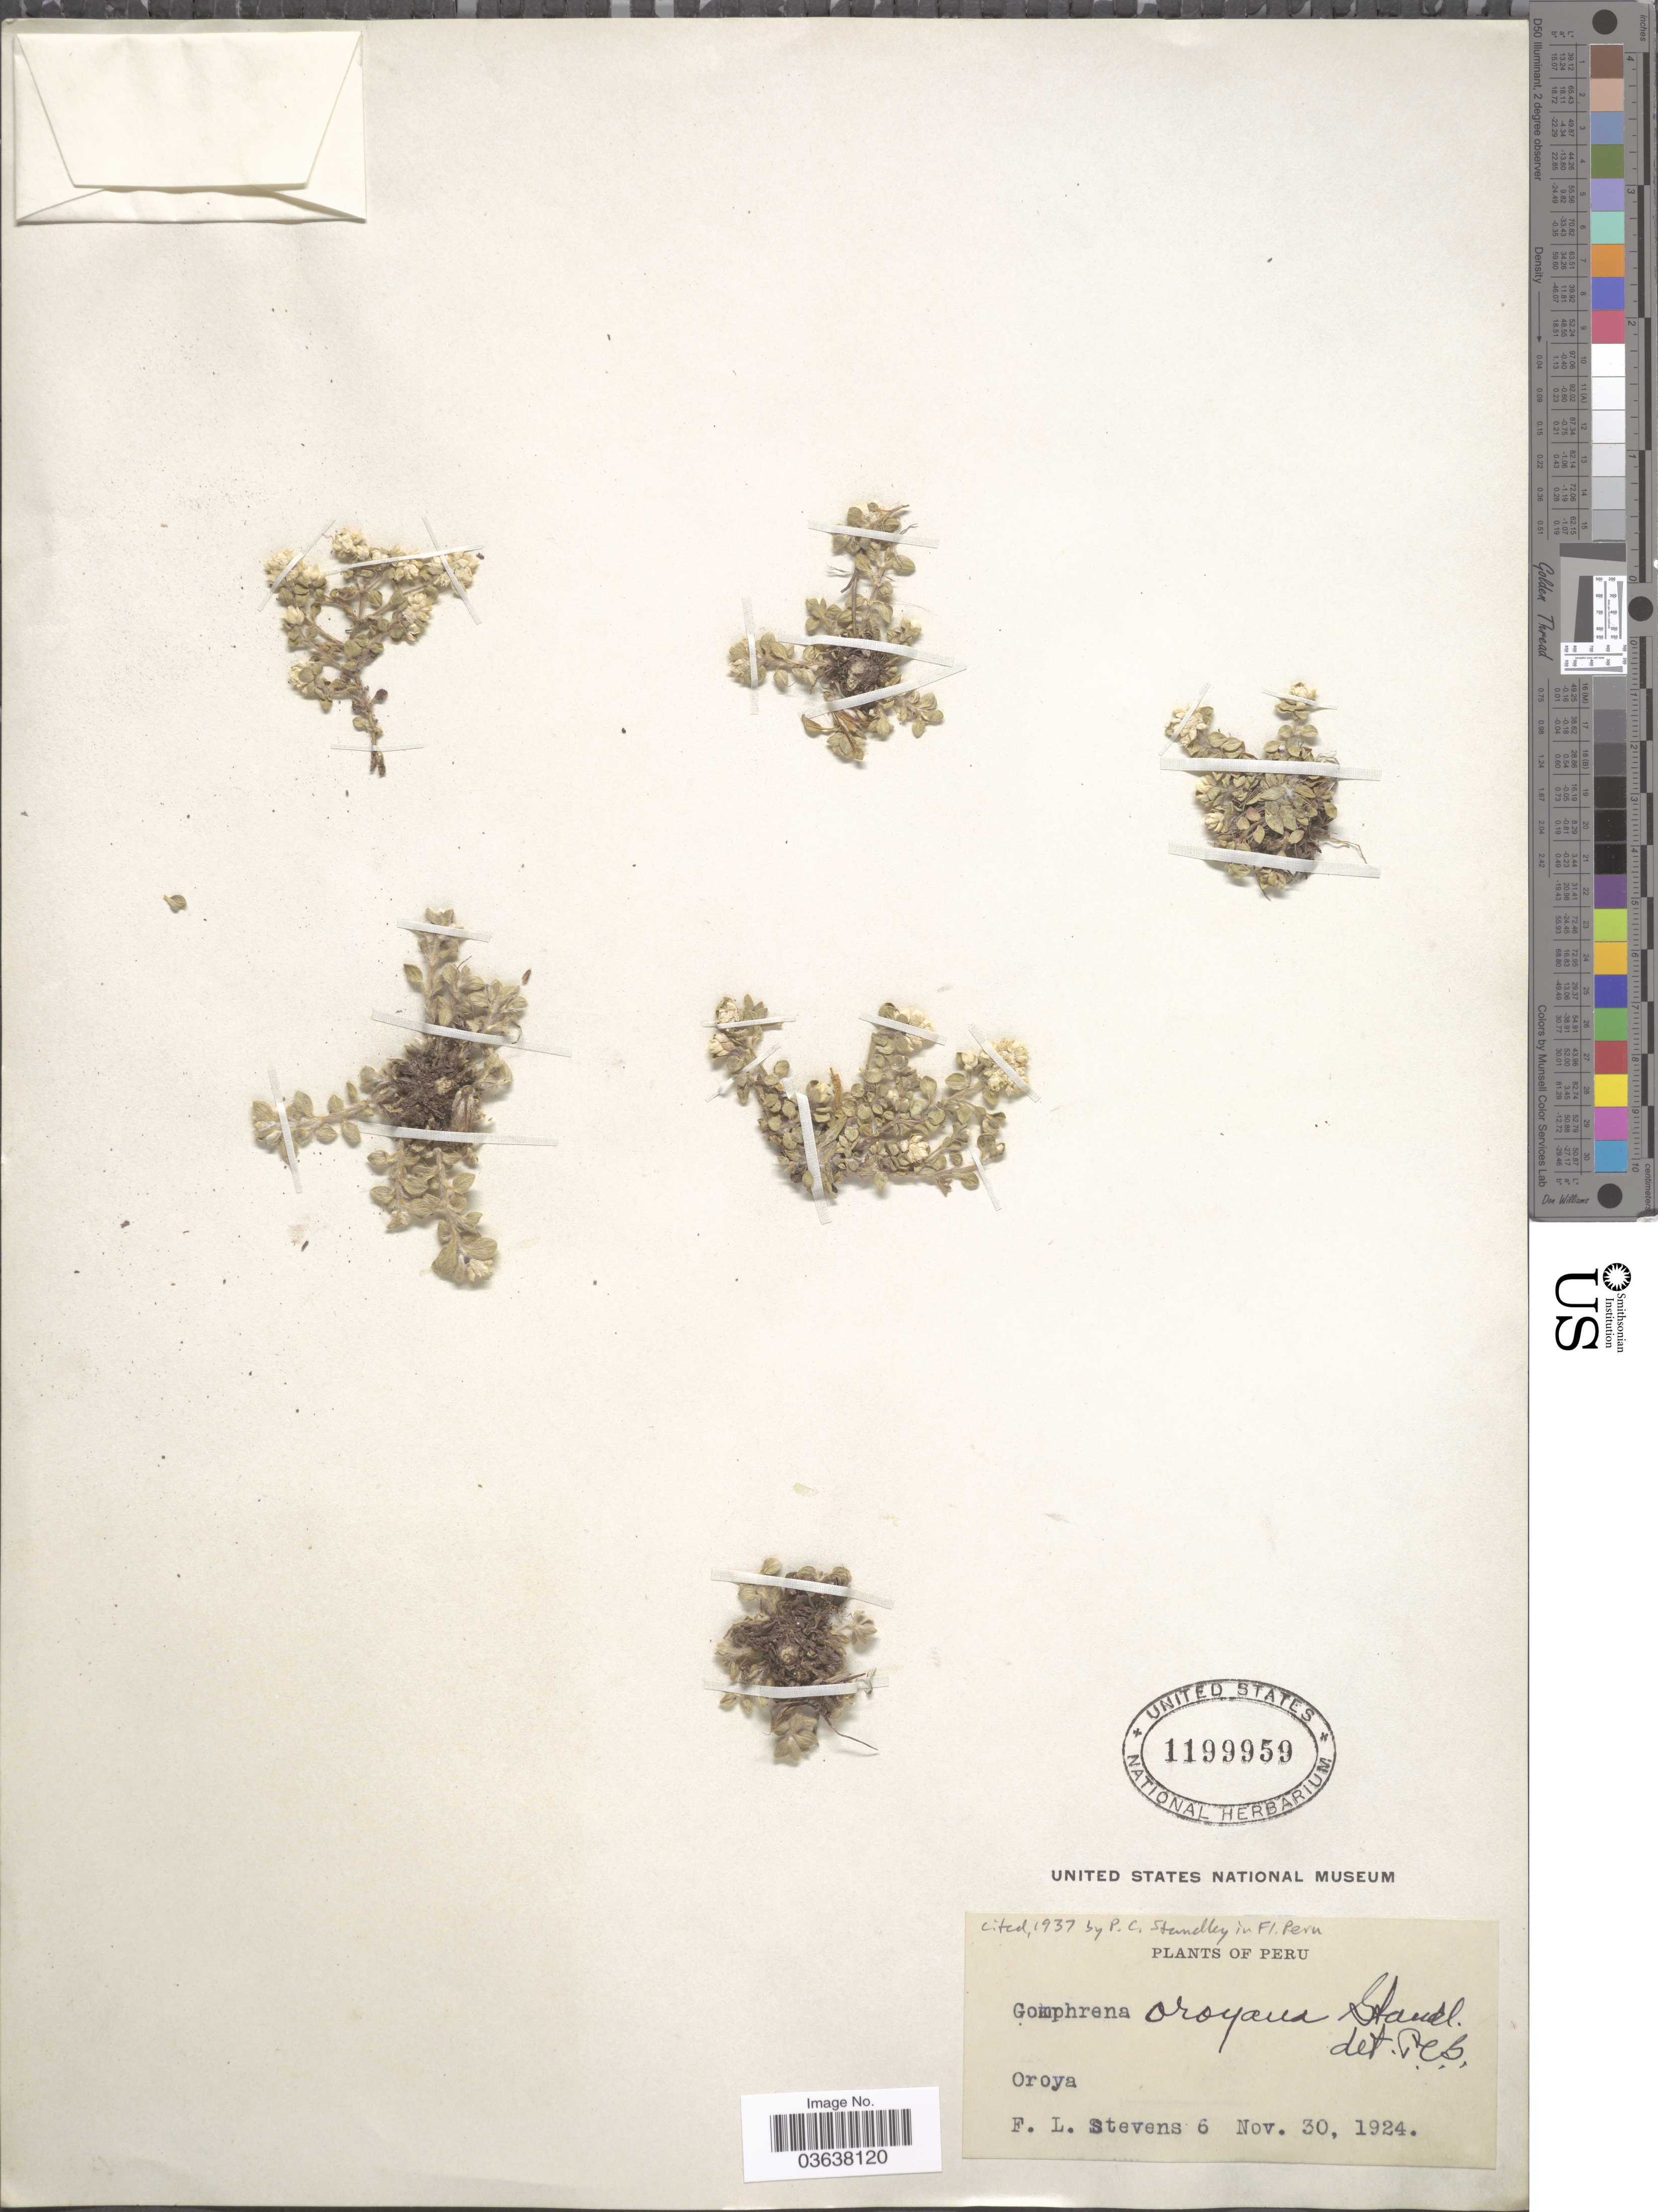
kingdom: Plantae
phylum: Tracheophyta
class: Magnoliopsida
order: Caryophyllales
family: Amaranthaceae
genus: Gomphrena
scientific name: Gomphrena oroyana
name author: Standl.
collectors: F. L. Stevens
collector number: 6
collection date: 1924-11-30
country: Peru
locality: Oroya.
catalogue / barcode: US 1199959